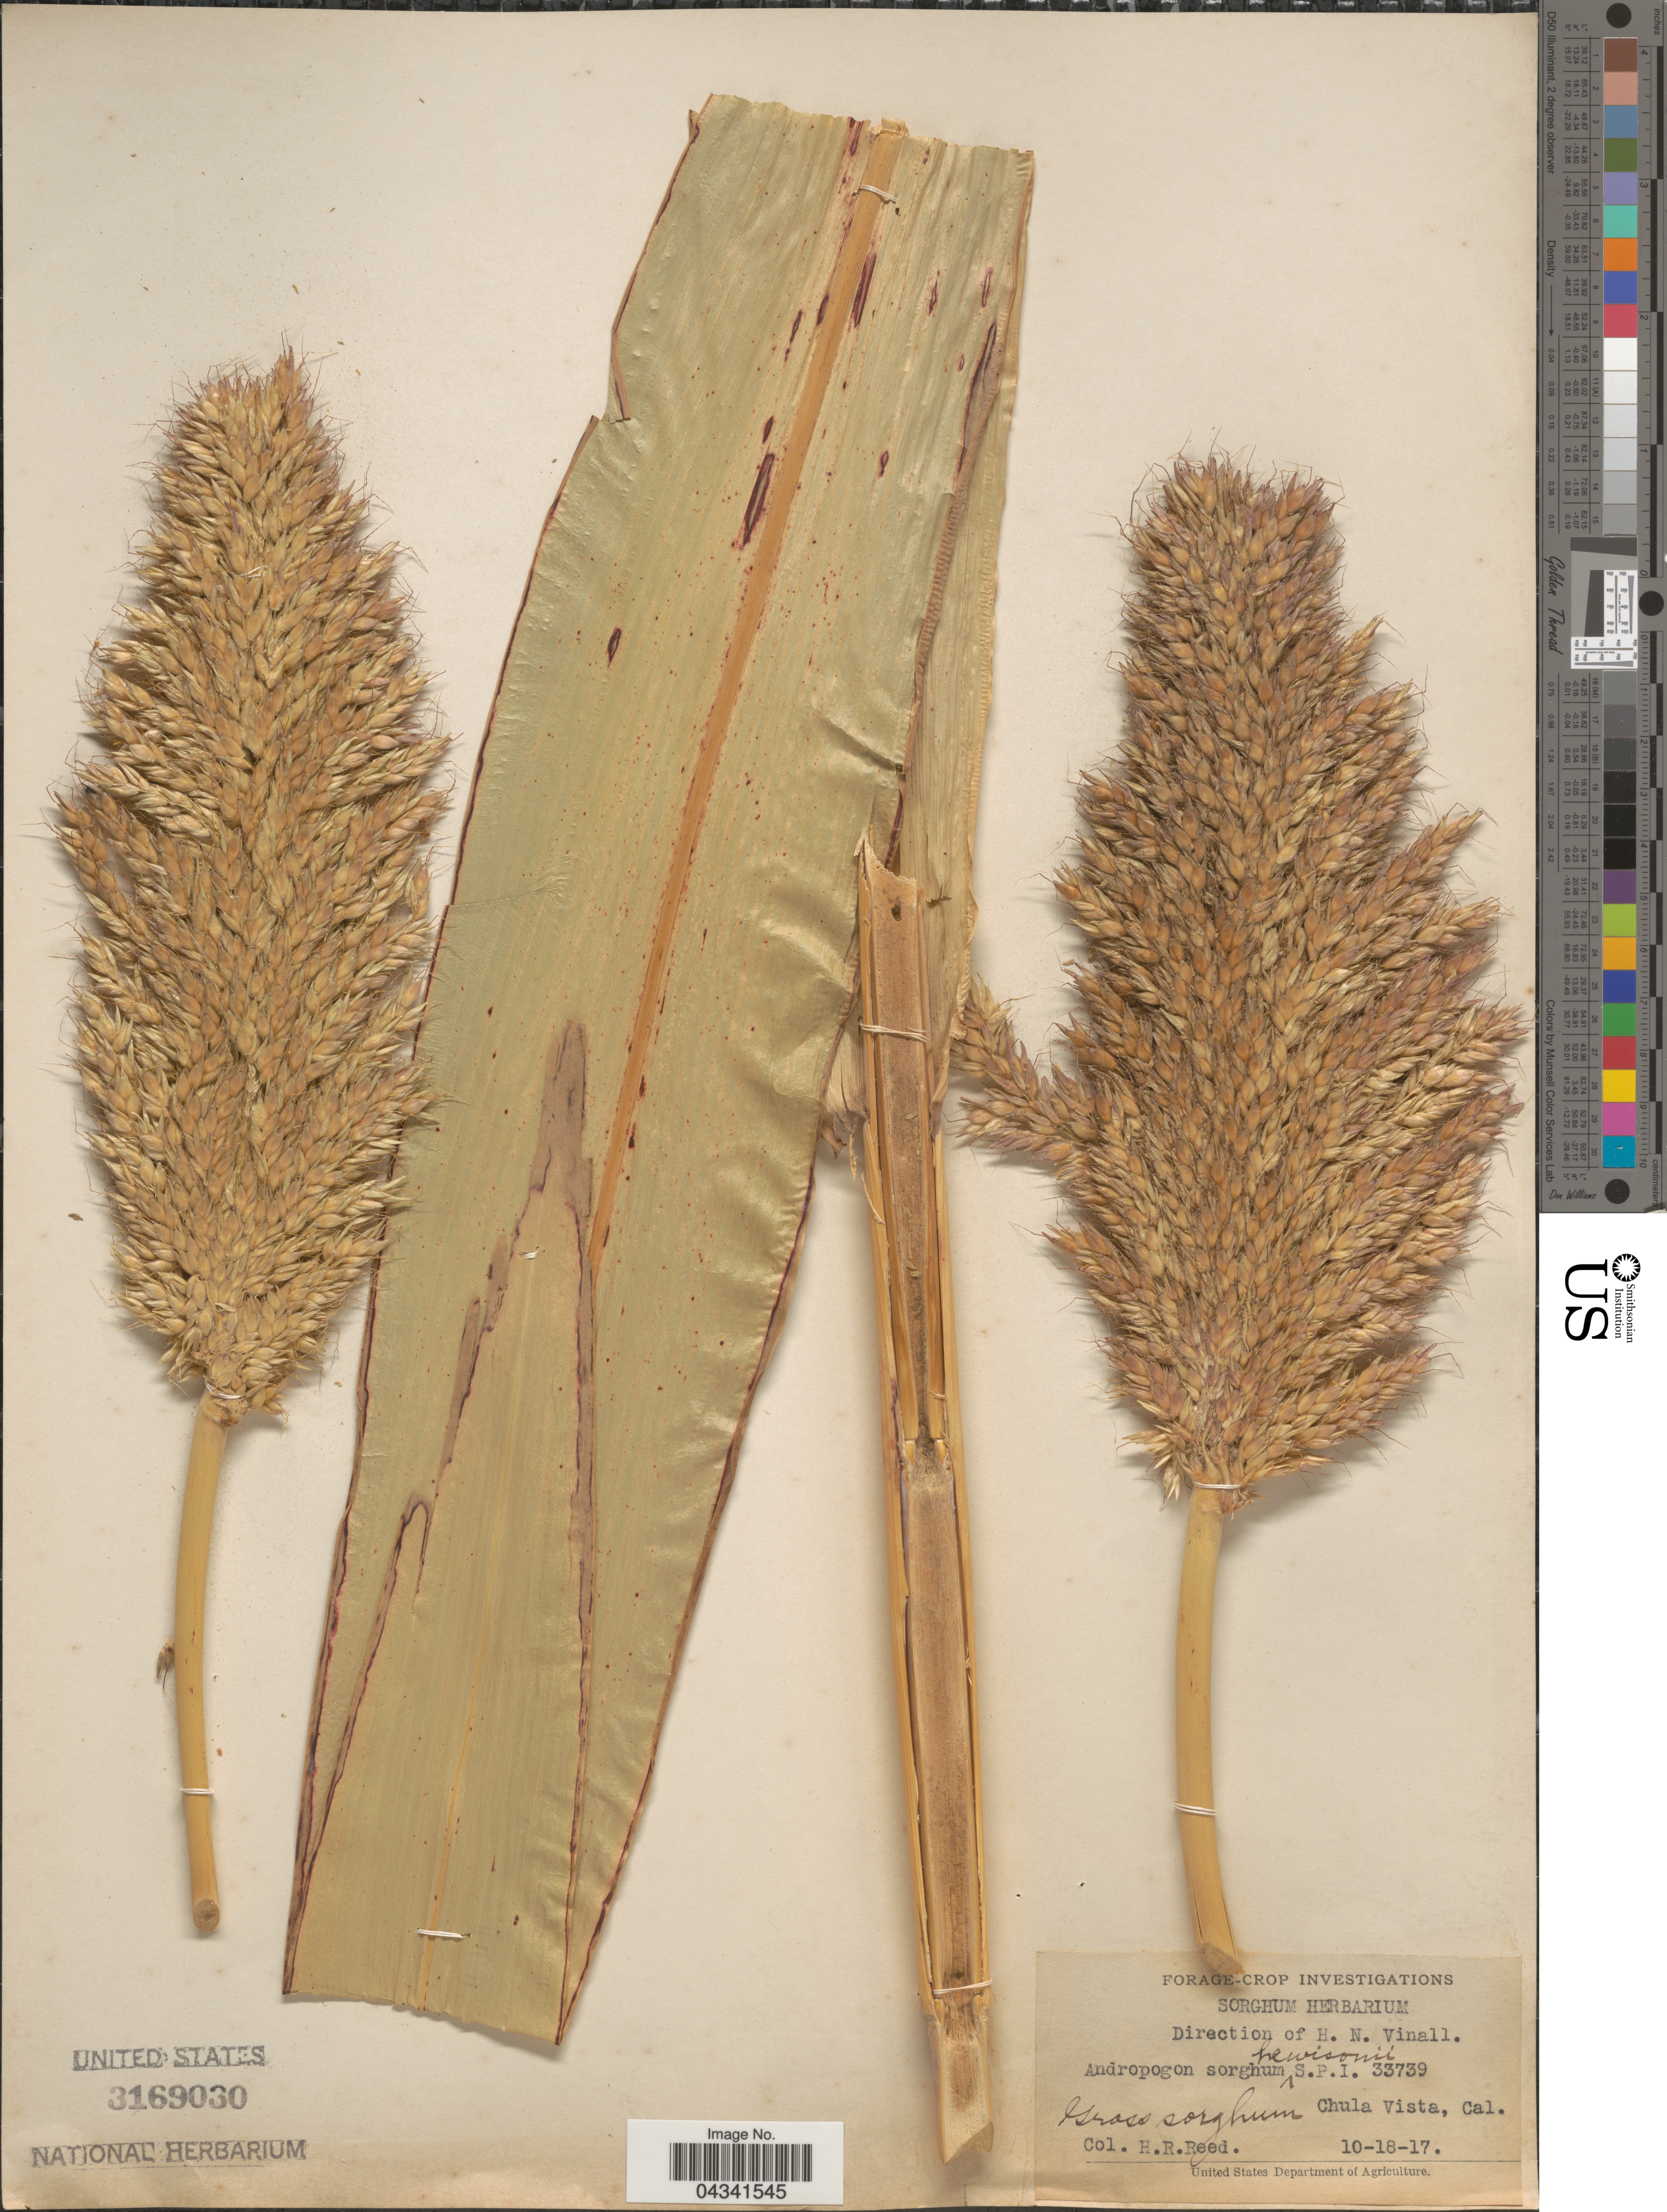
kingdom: Plantae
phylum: Tracheophyta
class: Liliopsida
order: Poales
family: Poaceae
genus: Sorghum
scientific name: Sorghum x drummondii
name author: (Nees ex Steud.) Millsp. & Chase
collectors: H. Reed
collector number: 33739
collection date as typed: Transcribed d/m/y: 18/10/17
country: United States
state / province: California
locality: Chula Vista.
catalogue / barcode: US 3169030